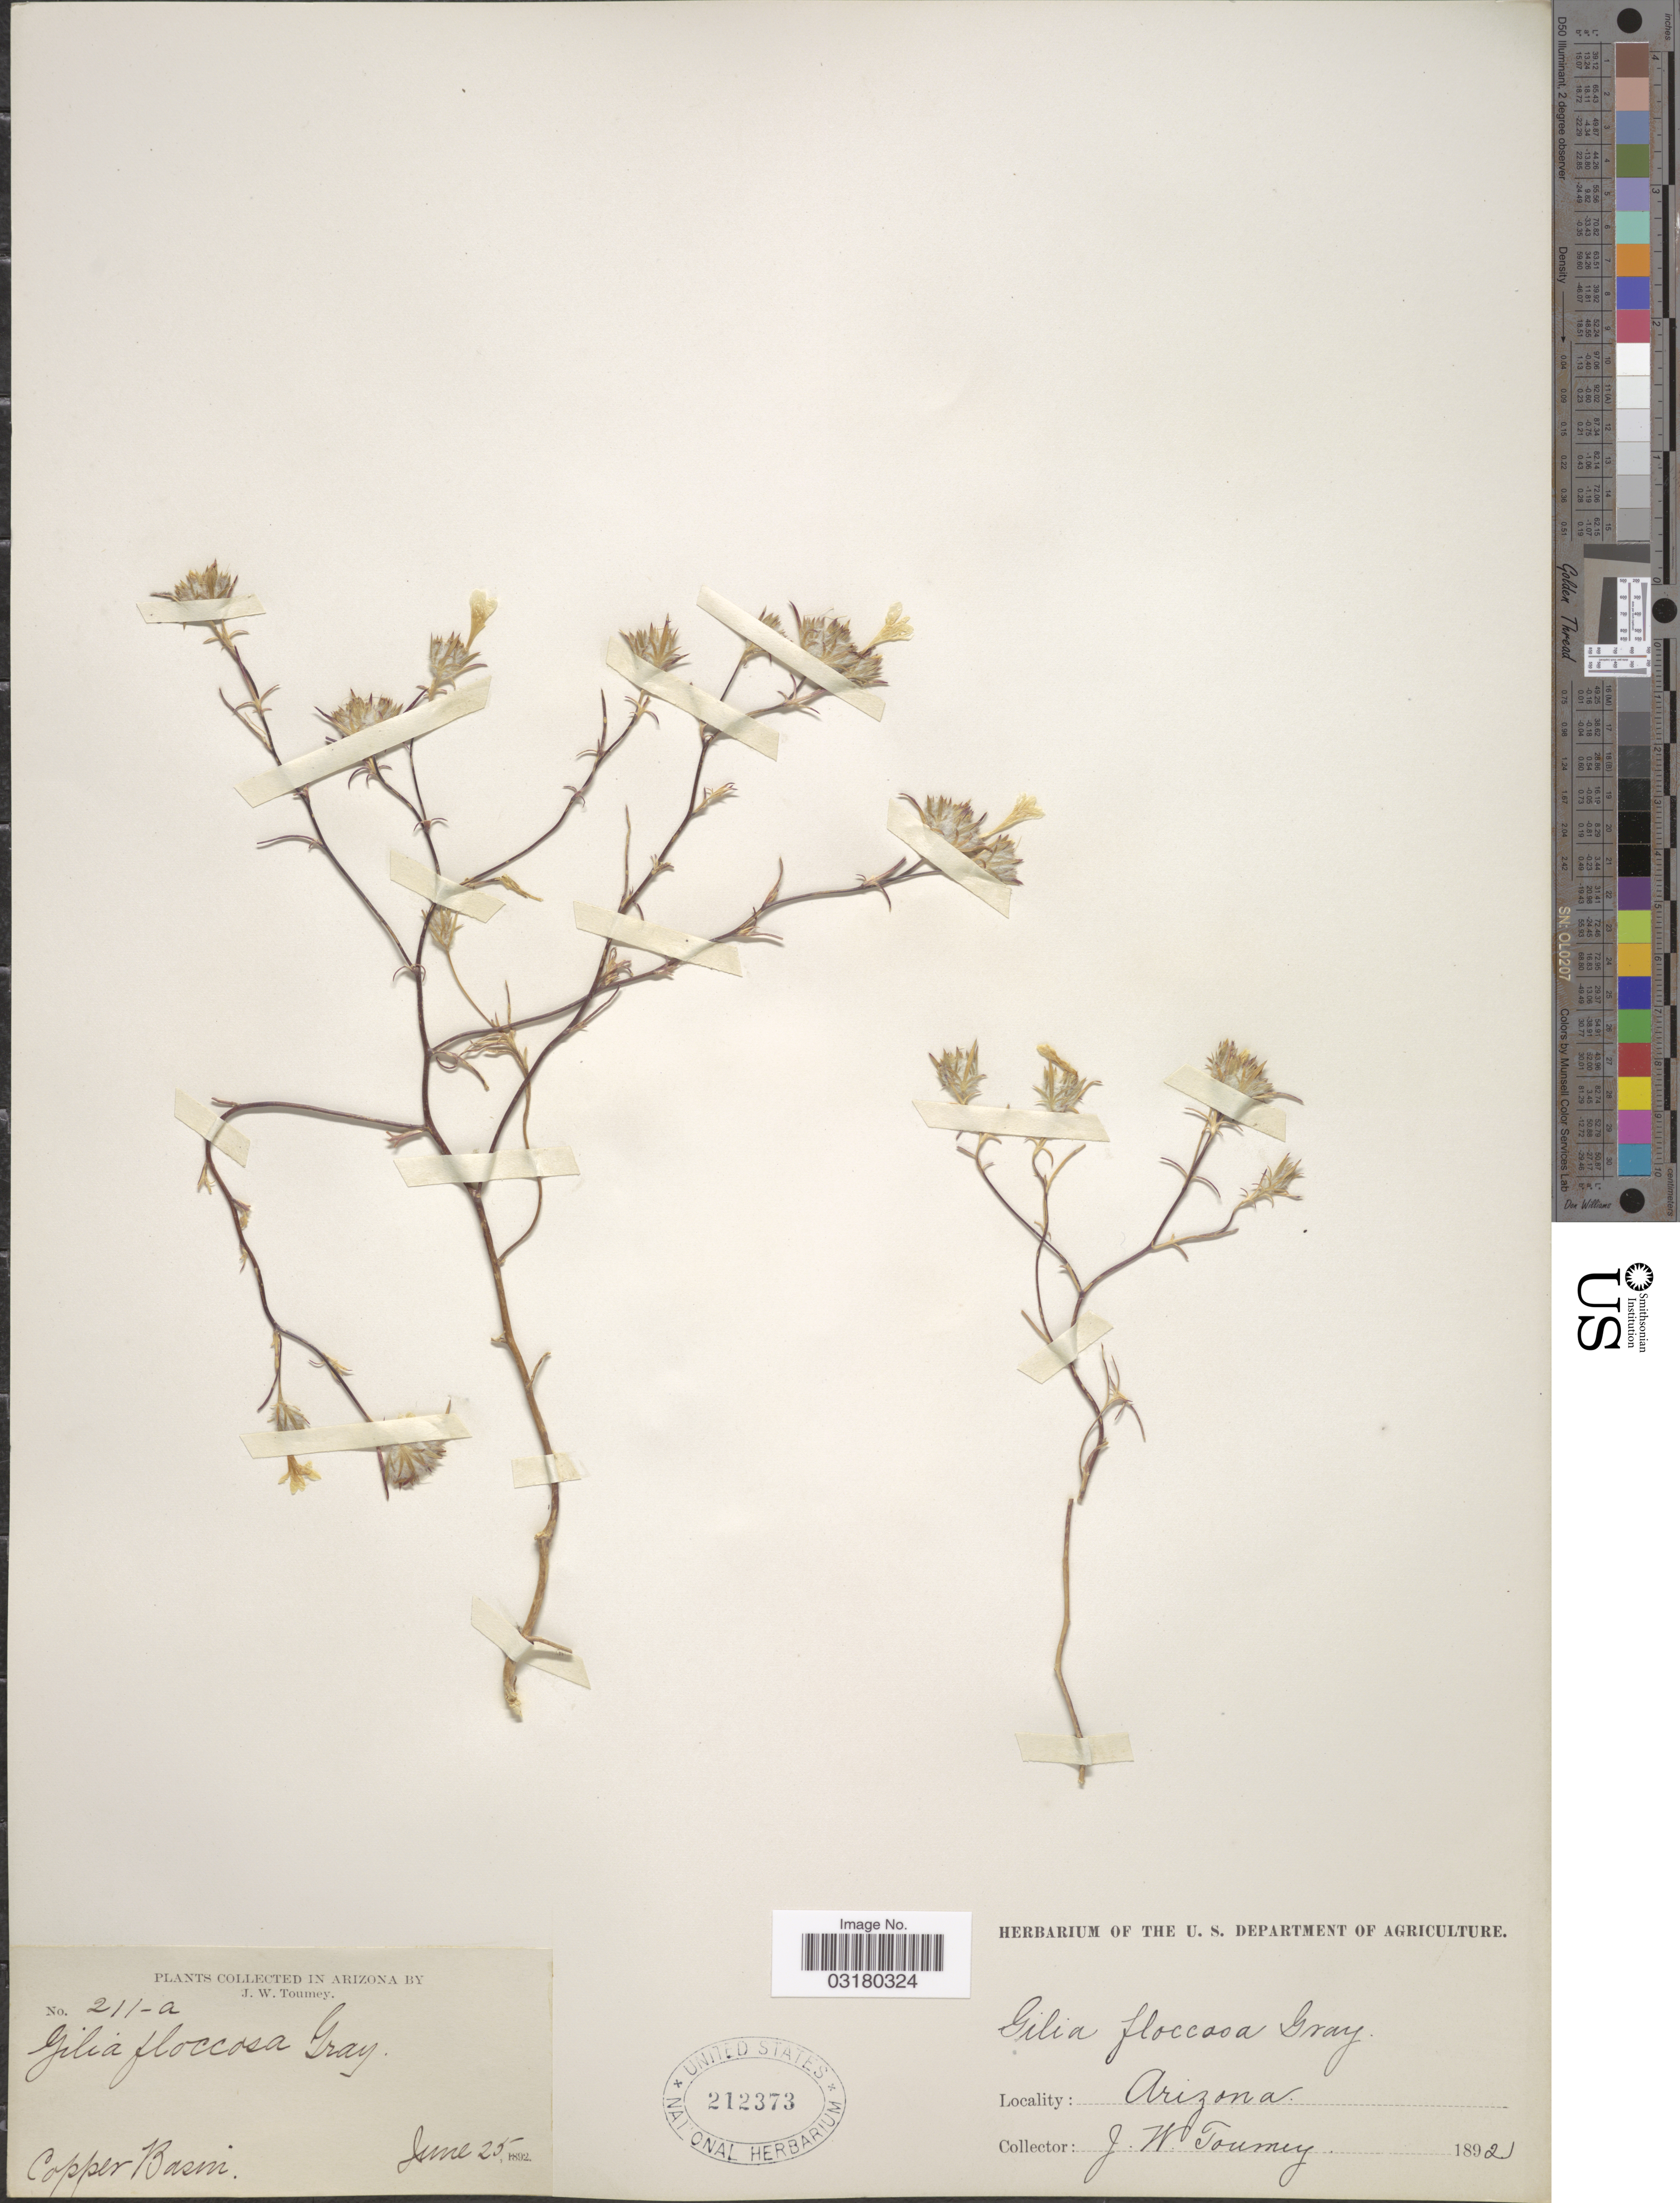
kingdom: Plantae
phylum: Tracheophyta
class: Magnoliopsida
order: Ericales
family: Polemoniaceae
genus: Eriastrum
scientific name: Eriastrum eremicum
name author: (Jeps.) H. Mason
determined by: Strong, Mark T., (BOT), Smithsonian Institution - National Museum of Natural History (UNITED STATES)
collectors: J. W. Toumey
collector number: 211-a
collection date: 1892-06-25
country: United States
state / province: Arizona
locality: Copper Basin.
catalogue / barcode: US 212373